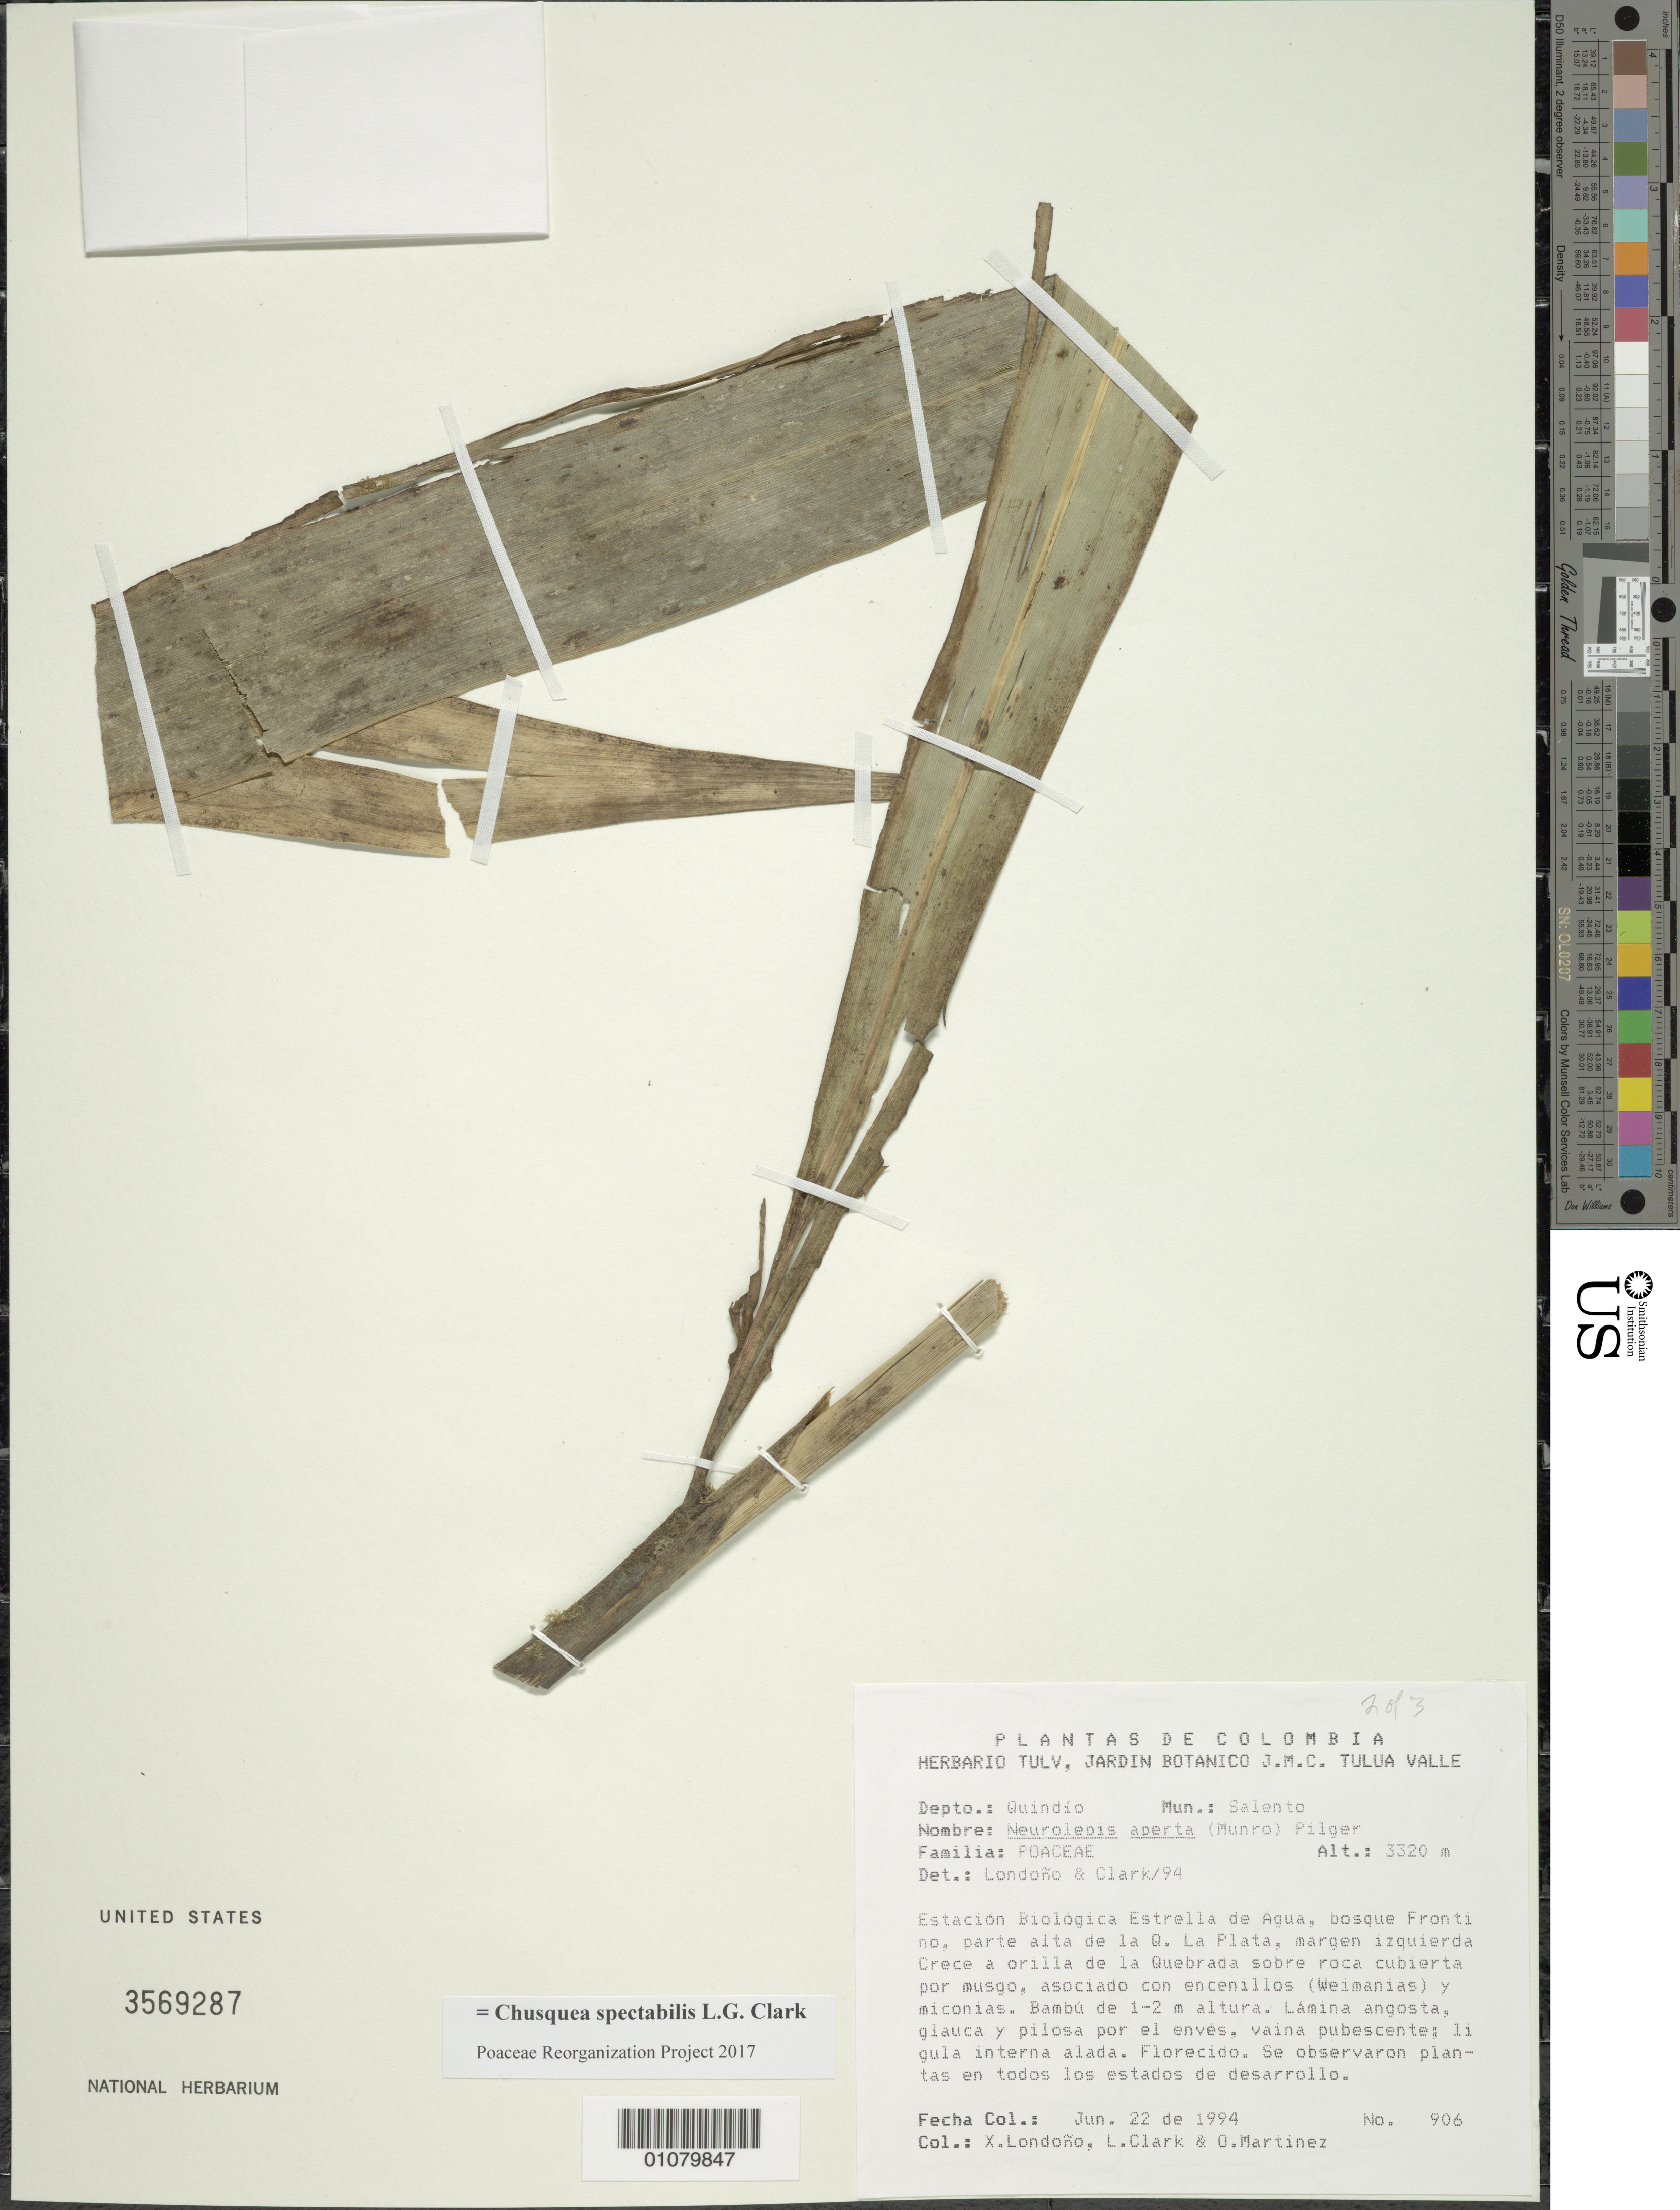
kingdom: Plantae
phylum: Tracheophyta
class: Liliopsida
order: Poales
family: Poaceae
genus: Chusquea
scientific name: Chusquea spectabilis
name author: L.G. Clark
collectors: X. Londoño, J. L. Clark & O. Martinez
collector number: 906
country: Colombia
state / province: Quindío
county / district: Salento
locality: Estacion Biologica Estrella de Agua, Q. La Plata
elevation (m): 3320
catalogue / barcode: US 3569287